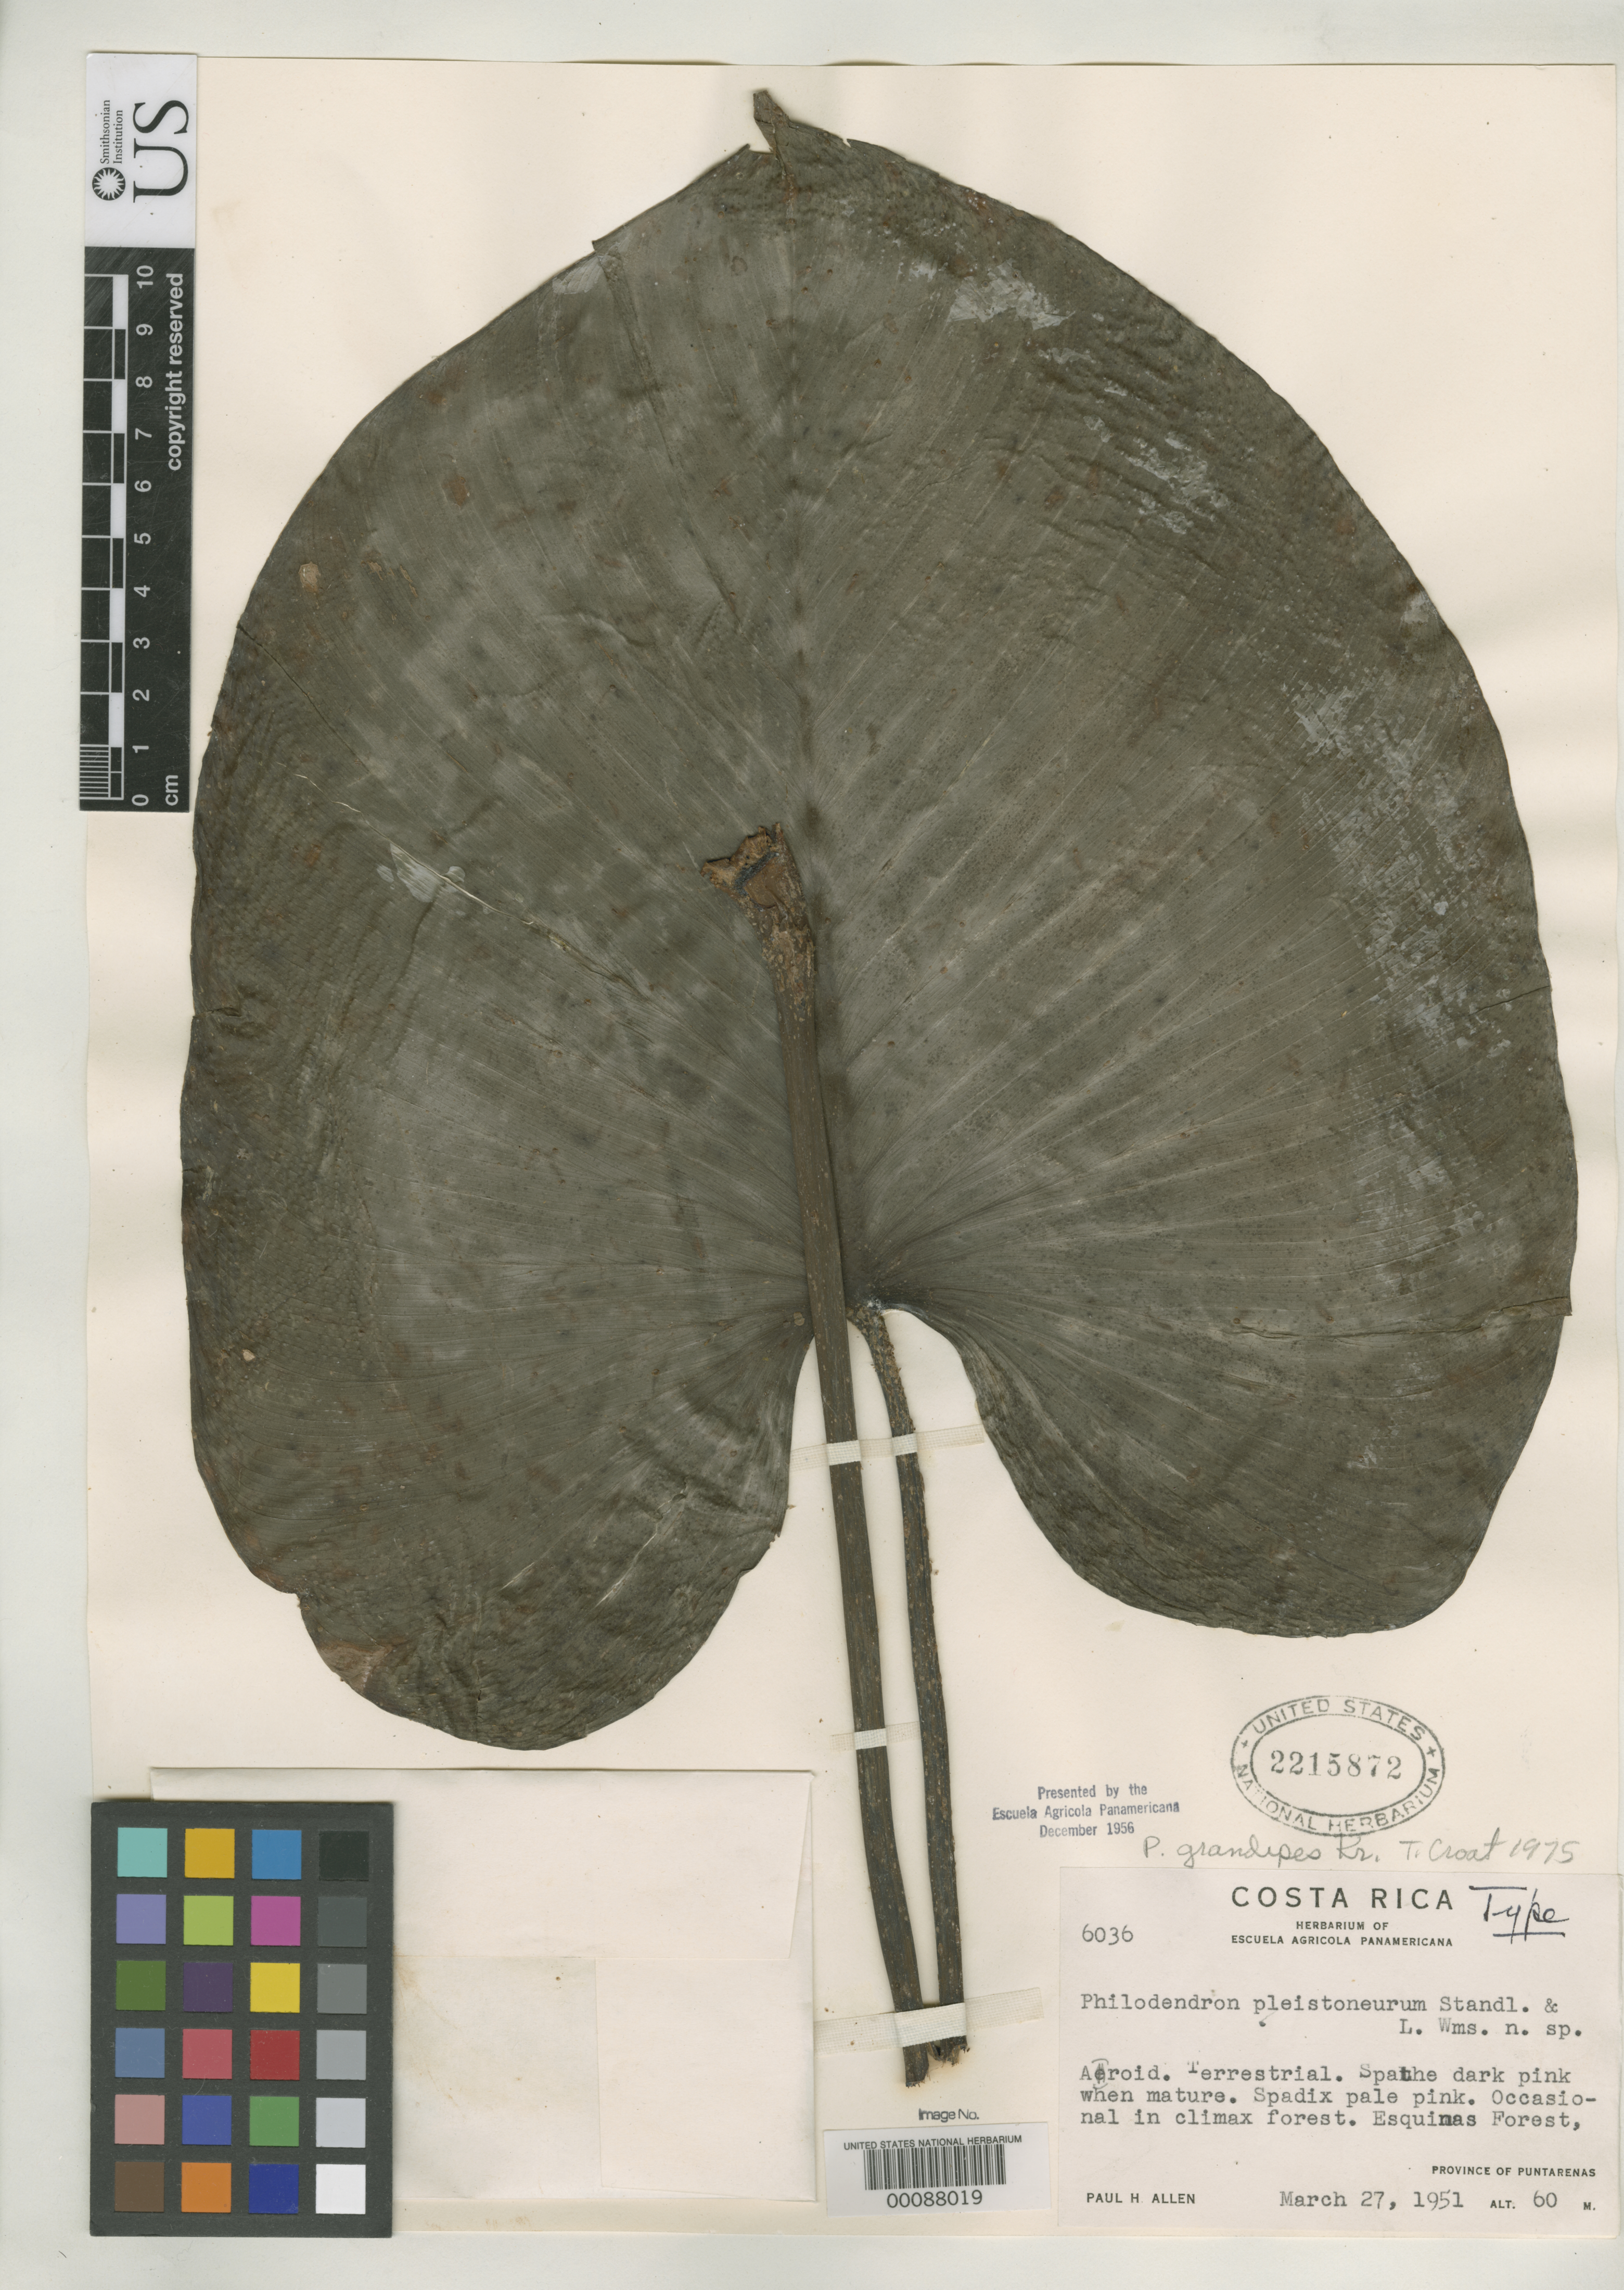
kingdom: Plantae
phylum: Tracheophyta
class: Liliopsida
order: Alismatales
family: Araceae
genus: Philodendron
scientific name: Philodendron platypetiolatum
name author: Madison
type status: Isotype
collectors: C. H. Dodson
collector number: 6638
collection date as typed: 05 Mar 1977 to 14 Mar 1977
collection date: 1977-03-05/1977-03-14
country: Ecuador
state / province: Los Ríos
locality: Rio Palenque Biological Station.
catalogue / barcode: US 2825972-2